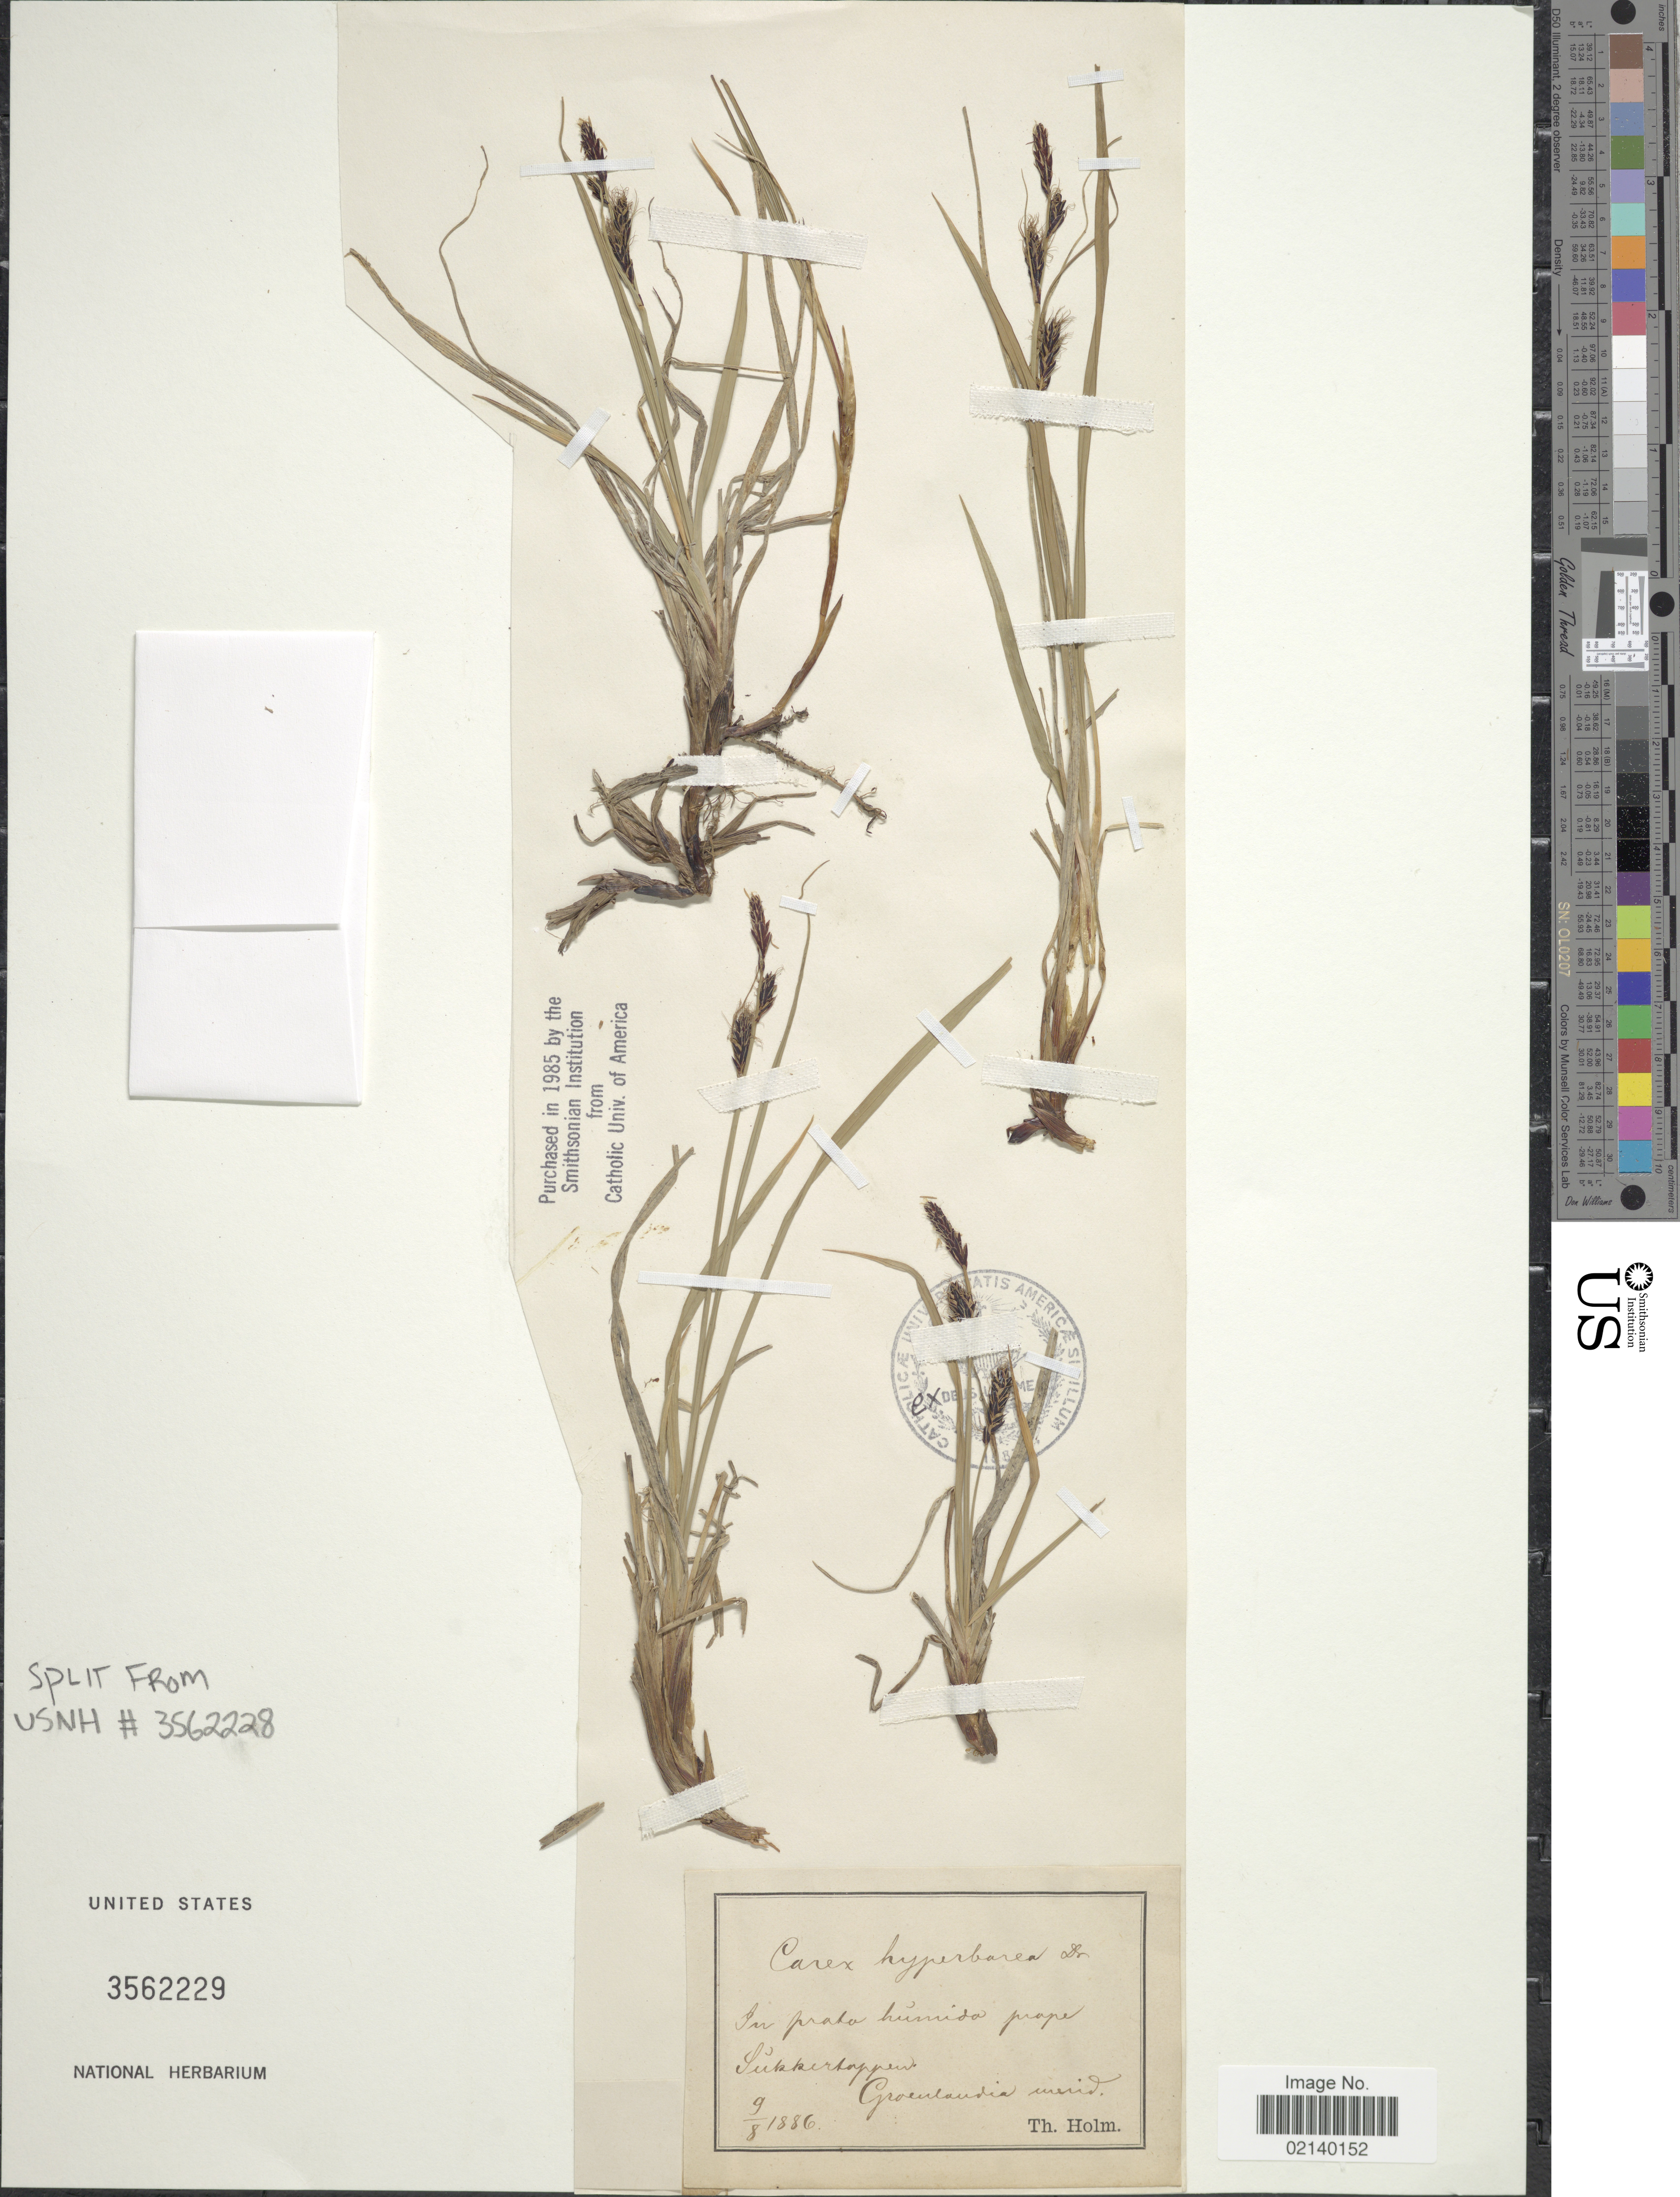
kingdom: Plantae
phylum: Tracheophyta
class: Liliopsida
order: Poales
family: Cyperaceae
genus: Carex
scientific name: Carex sp.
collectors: T. Holm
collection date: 1886-08-09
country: Greenland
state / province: Qeqqata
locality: In prato humido prope Sukkertoppen. Groenlandia merid.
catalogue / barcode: US 3562229